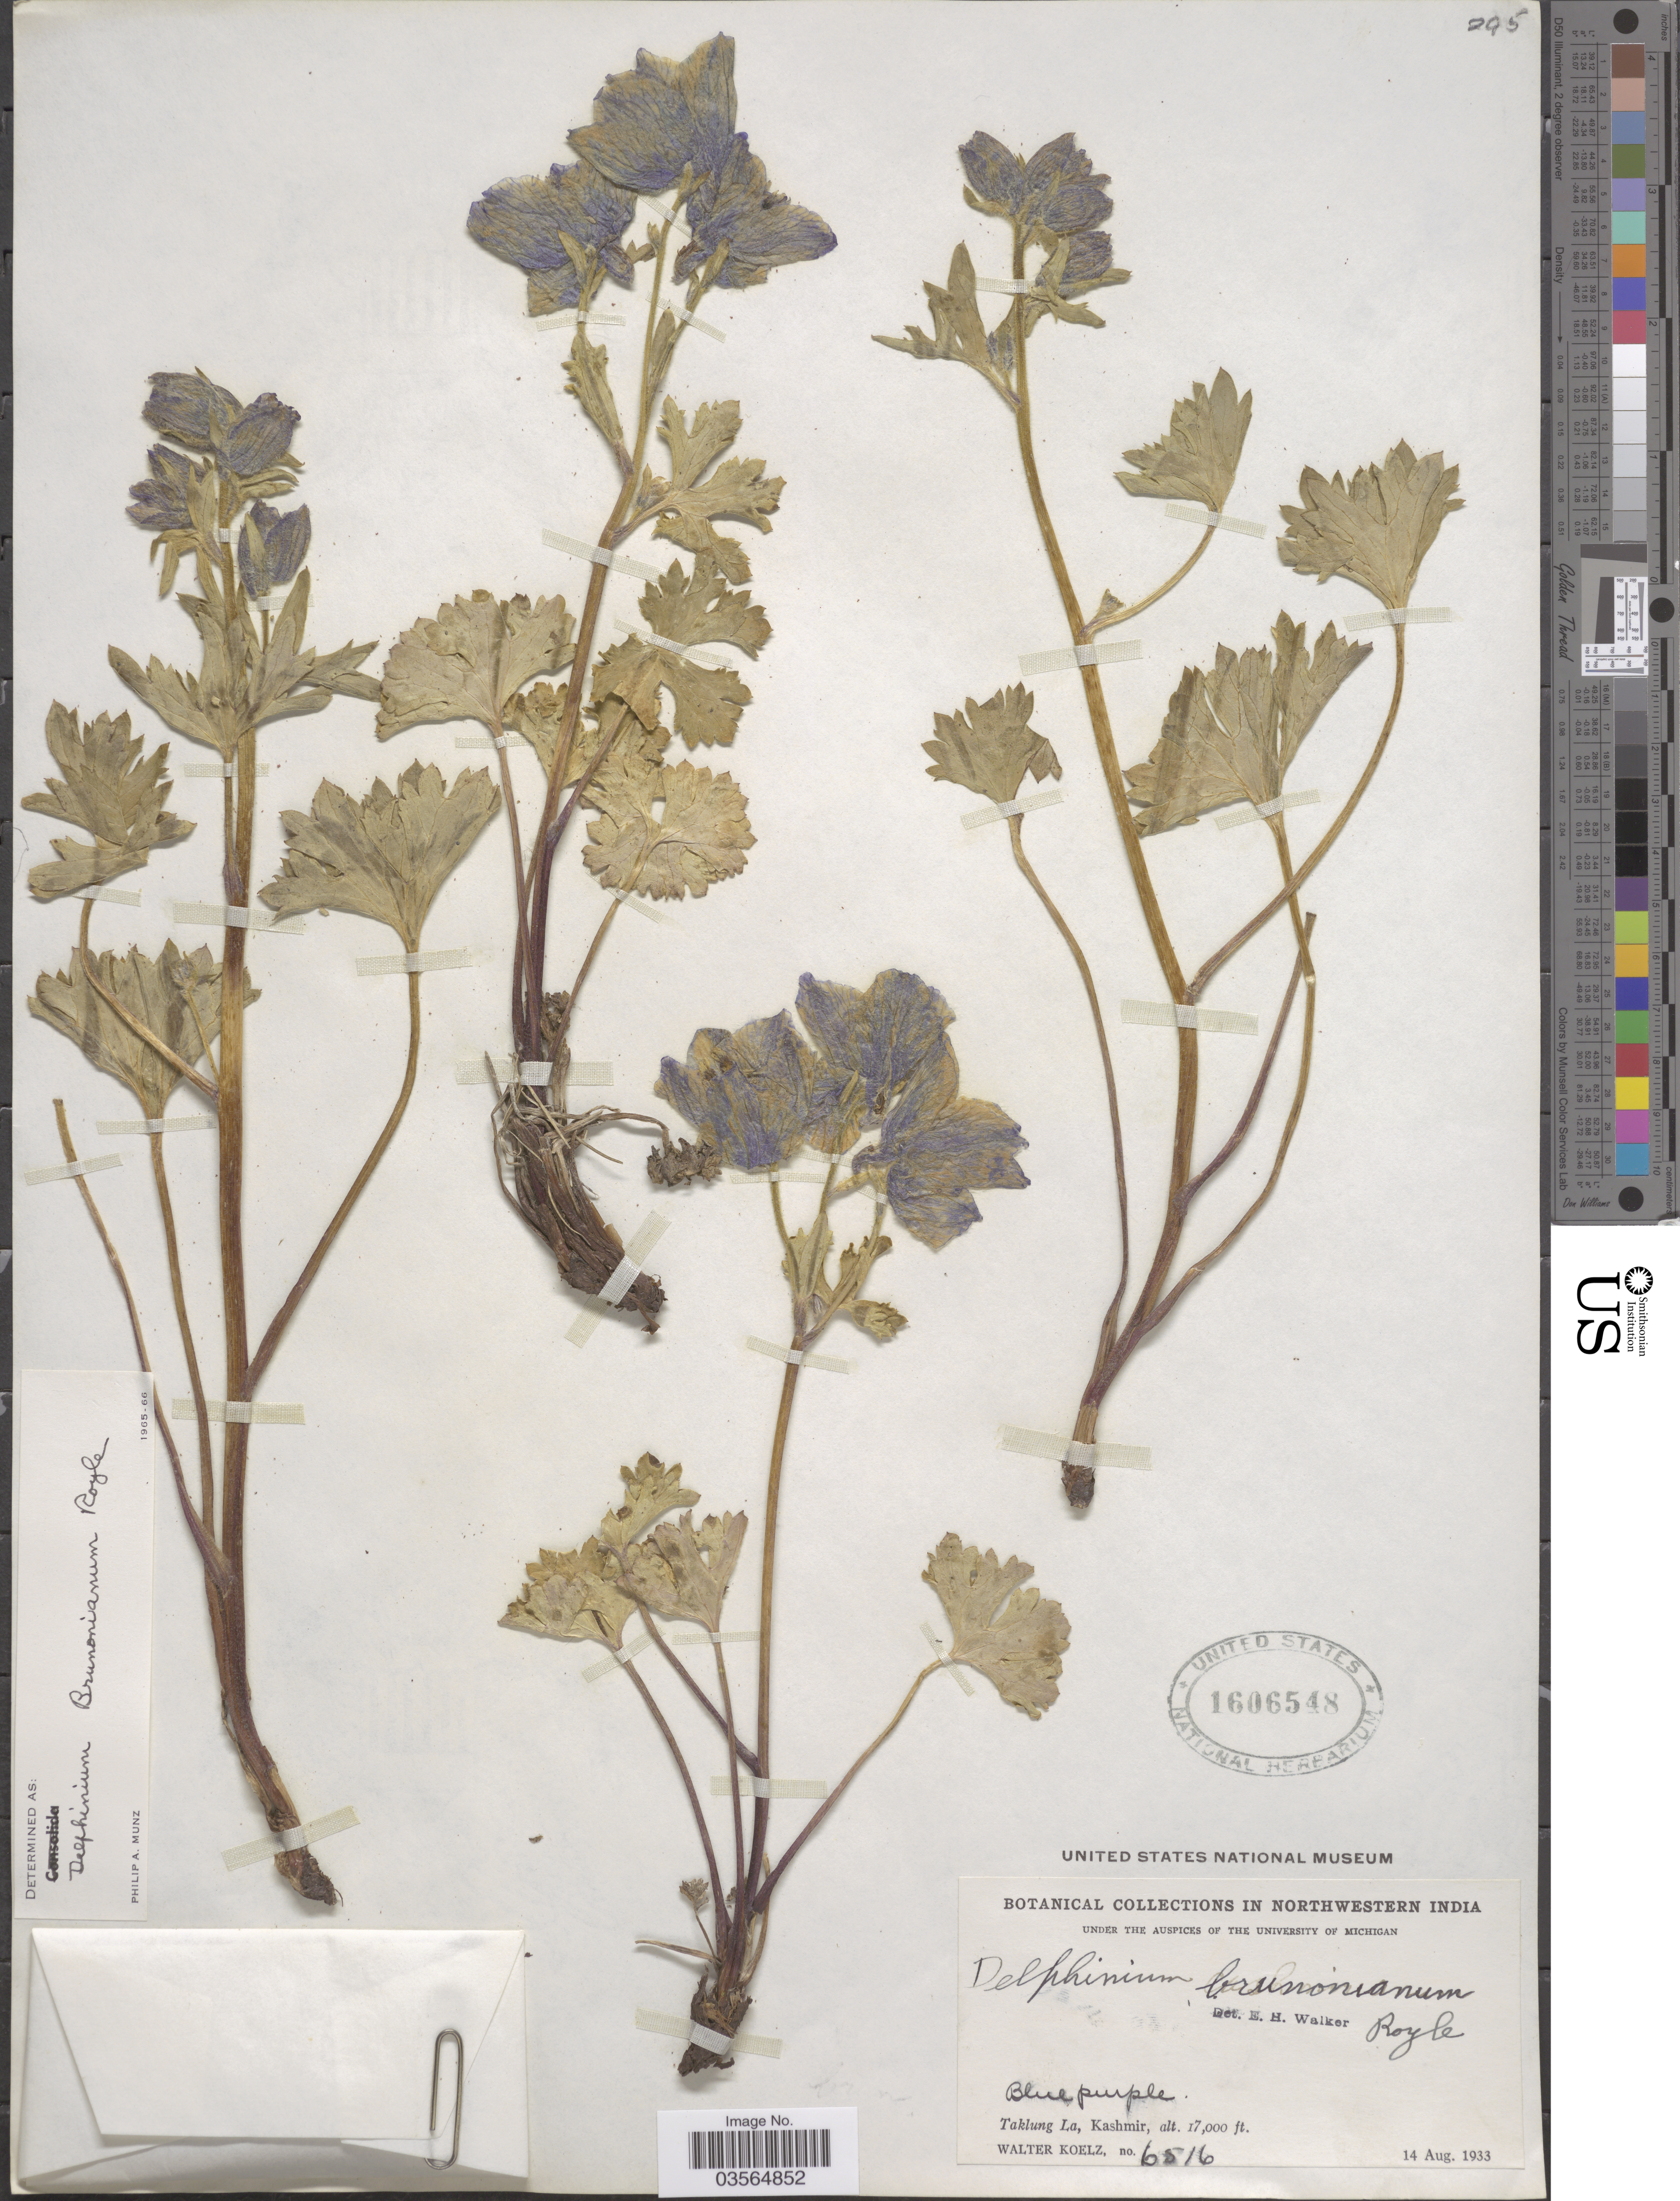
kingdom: Plantae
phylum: Tracheophyta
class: Magnoliopsida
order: Ranunculales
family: Ranunculaceae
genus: Delphinium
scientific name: Delphinium brunonianum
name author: Royle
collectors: W. N. Koelz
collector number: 6516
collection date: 1933-08-14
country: India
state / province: Jammu and Kashmir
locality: Northwestern India. Taklung La, Kashmir.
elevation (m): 5182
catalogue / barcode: US 1606548